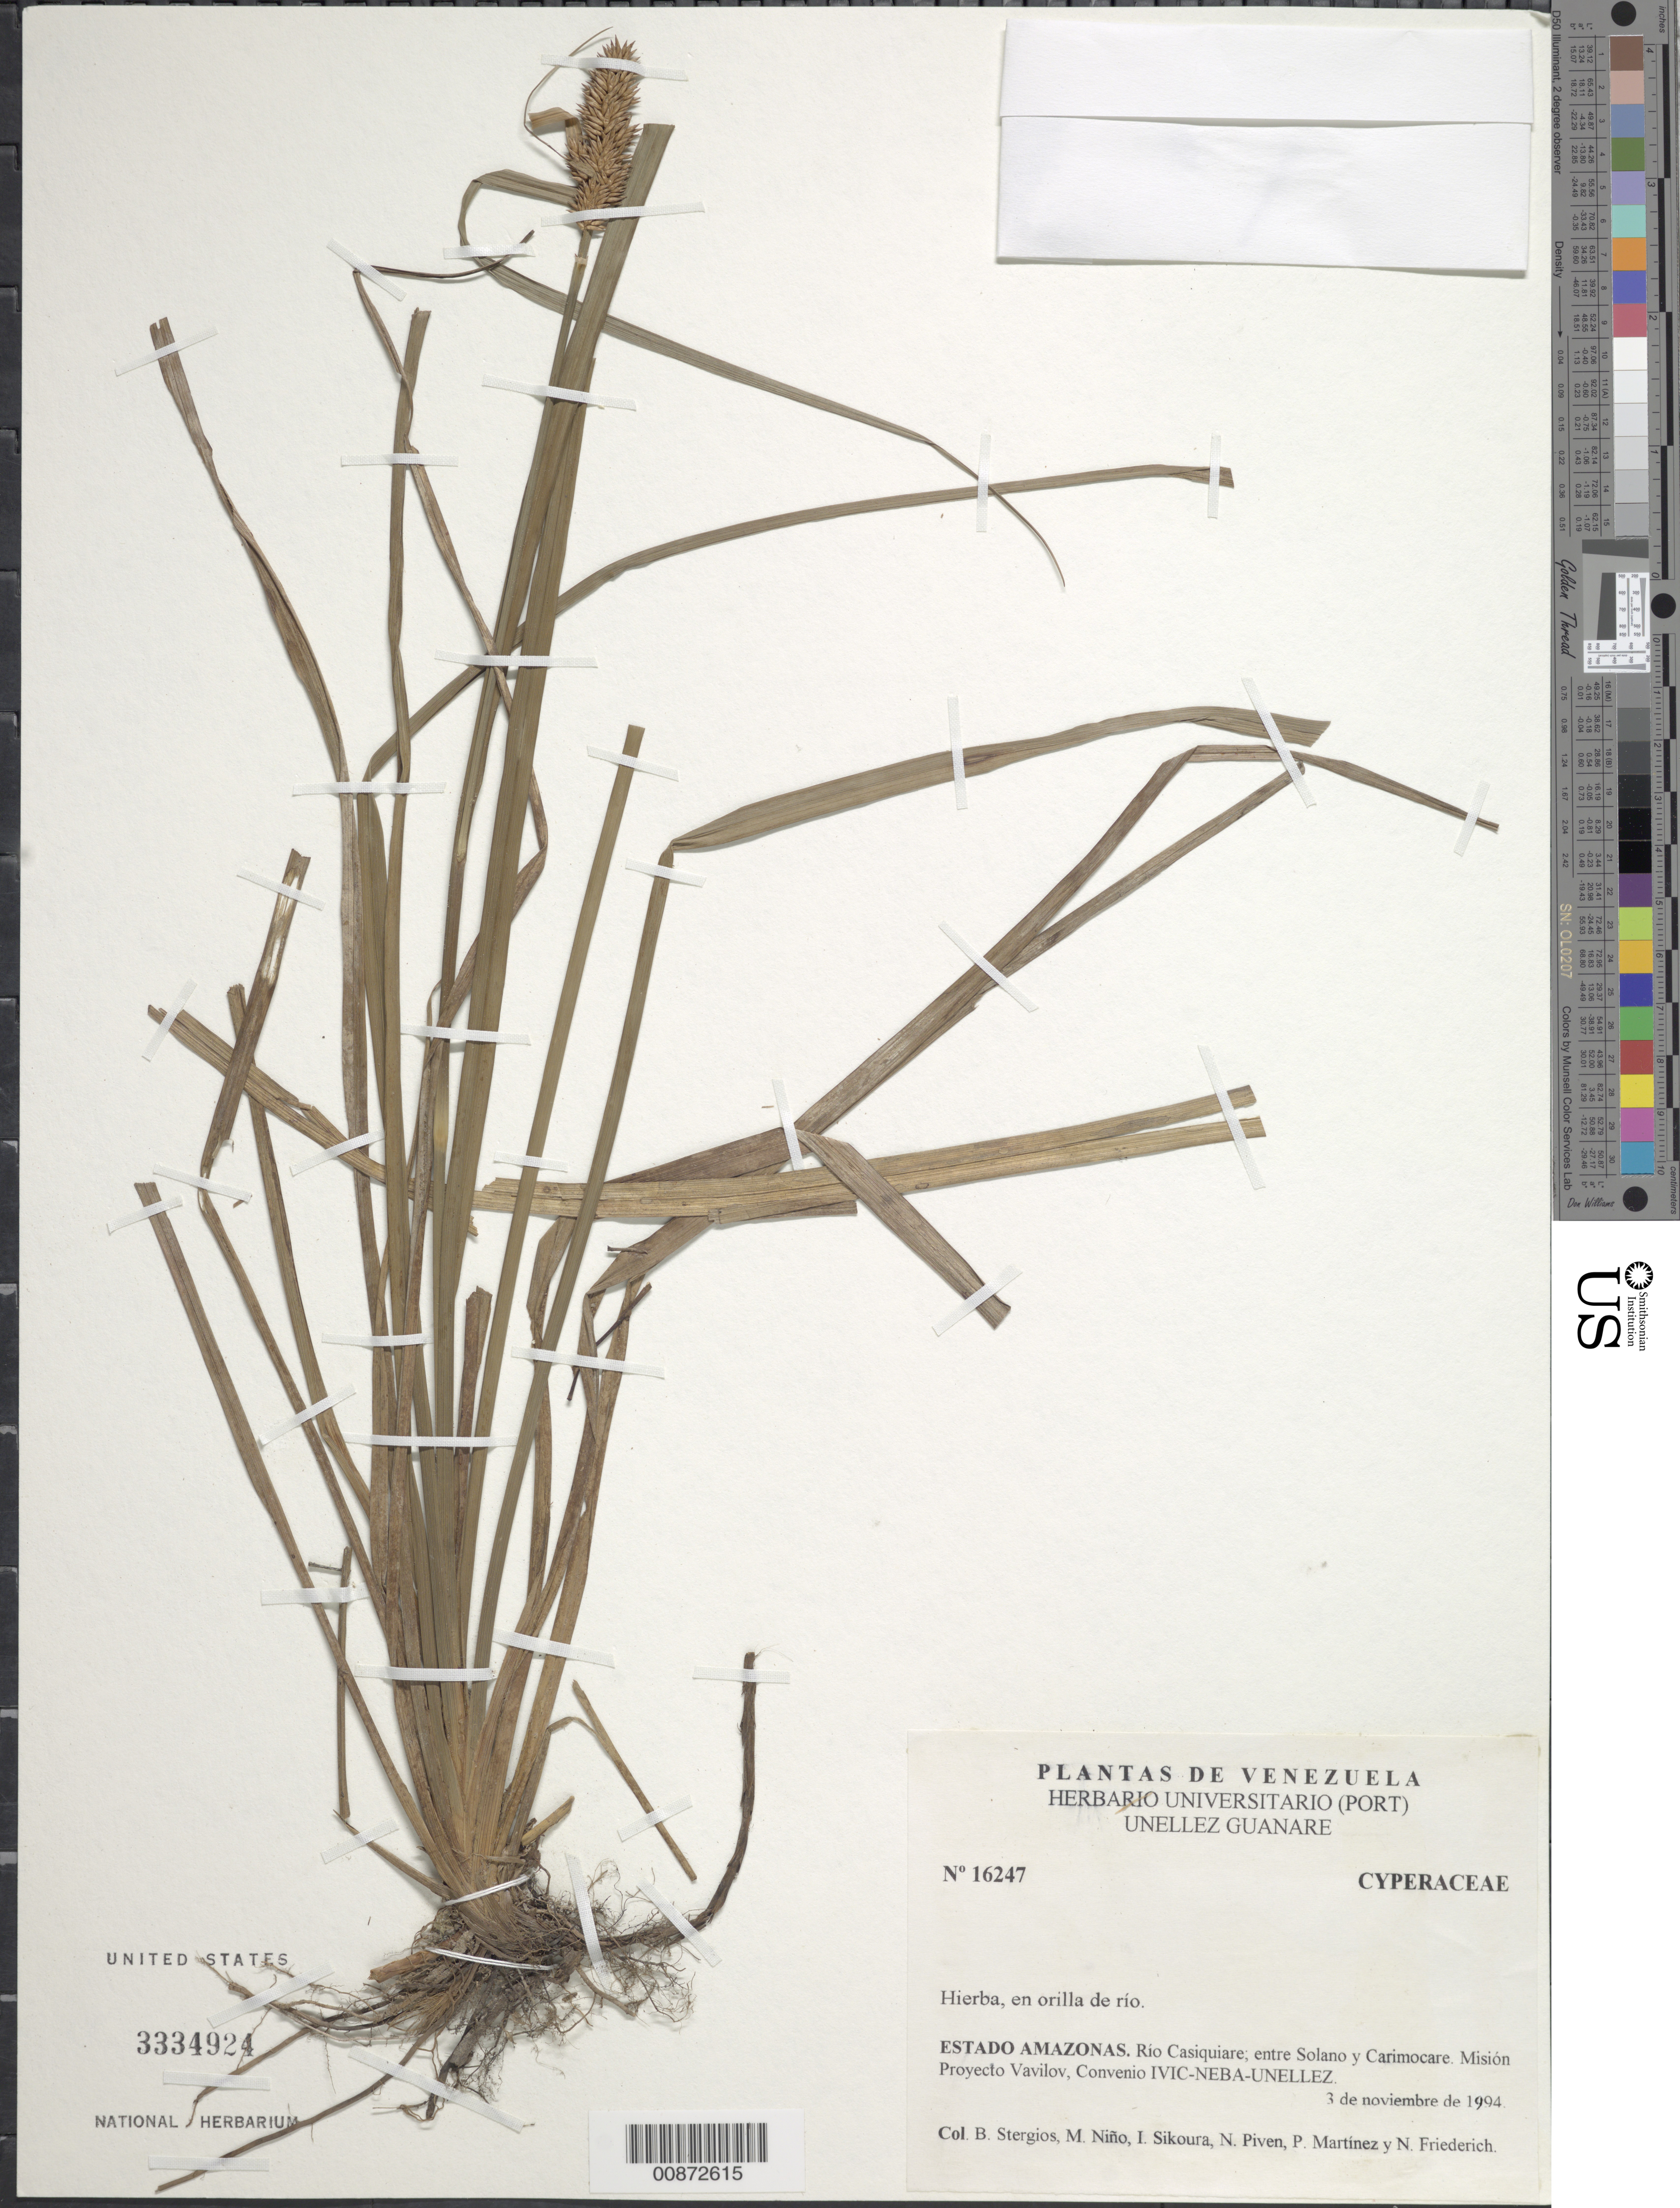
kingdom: Plantae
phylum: Tracheophyta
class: Liliopsida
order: Poales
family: Cyperaceae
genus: Rhynchospora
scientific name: Rhynchospora imeriensis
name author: (Kük.) W.W. Thomas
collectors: B. G. Stergios, S. M. Niño, I. Sikoura, N. Piven, P. Martinez & N. Friederich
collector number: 16247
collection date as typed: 3-Nov-94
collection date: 1994-11-03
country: Venezuela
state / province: Amazonas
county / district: Río Negro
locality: Río Casiquiare, between Solano & Carimocare. Mission Proyecto Vavilov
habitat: Orilla del río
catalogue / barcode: US 3334924